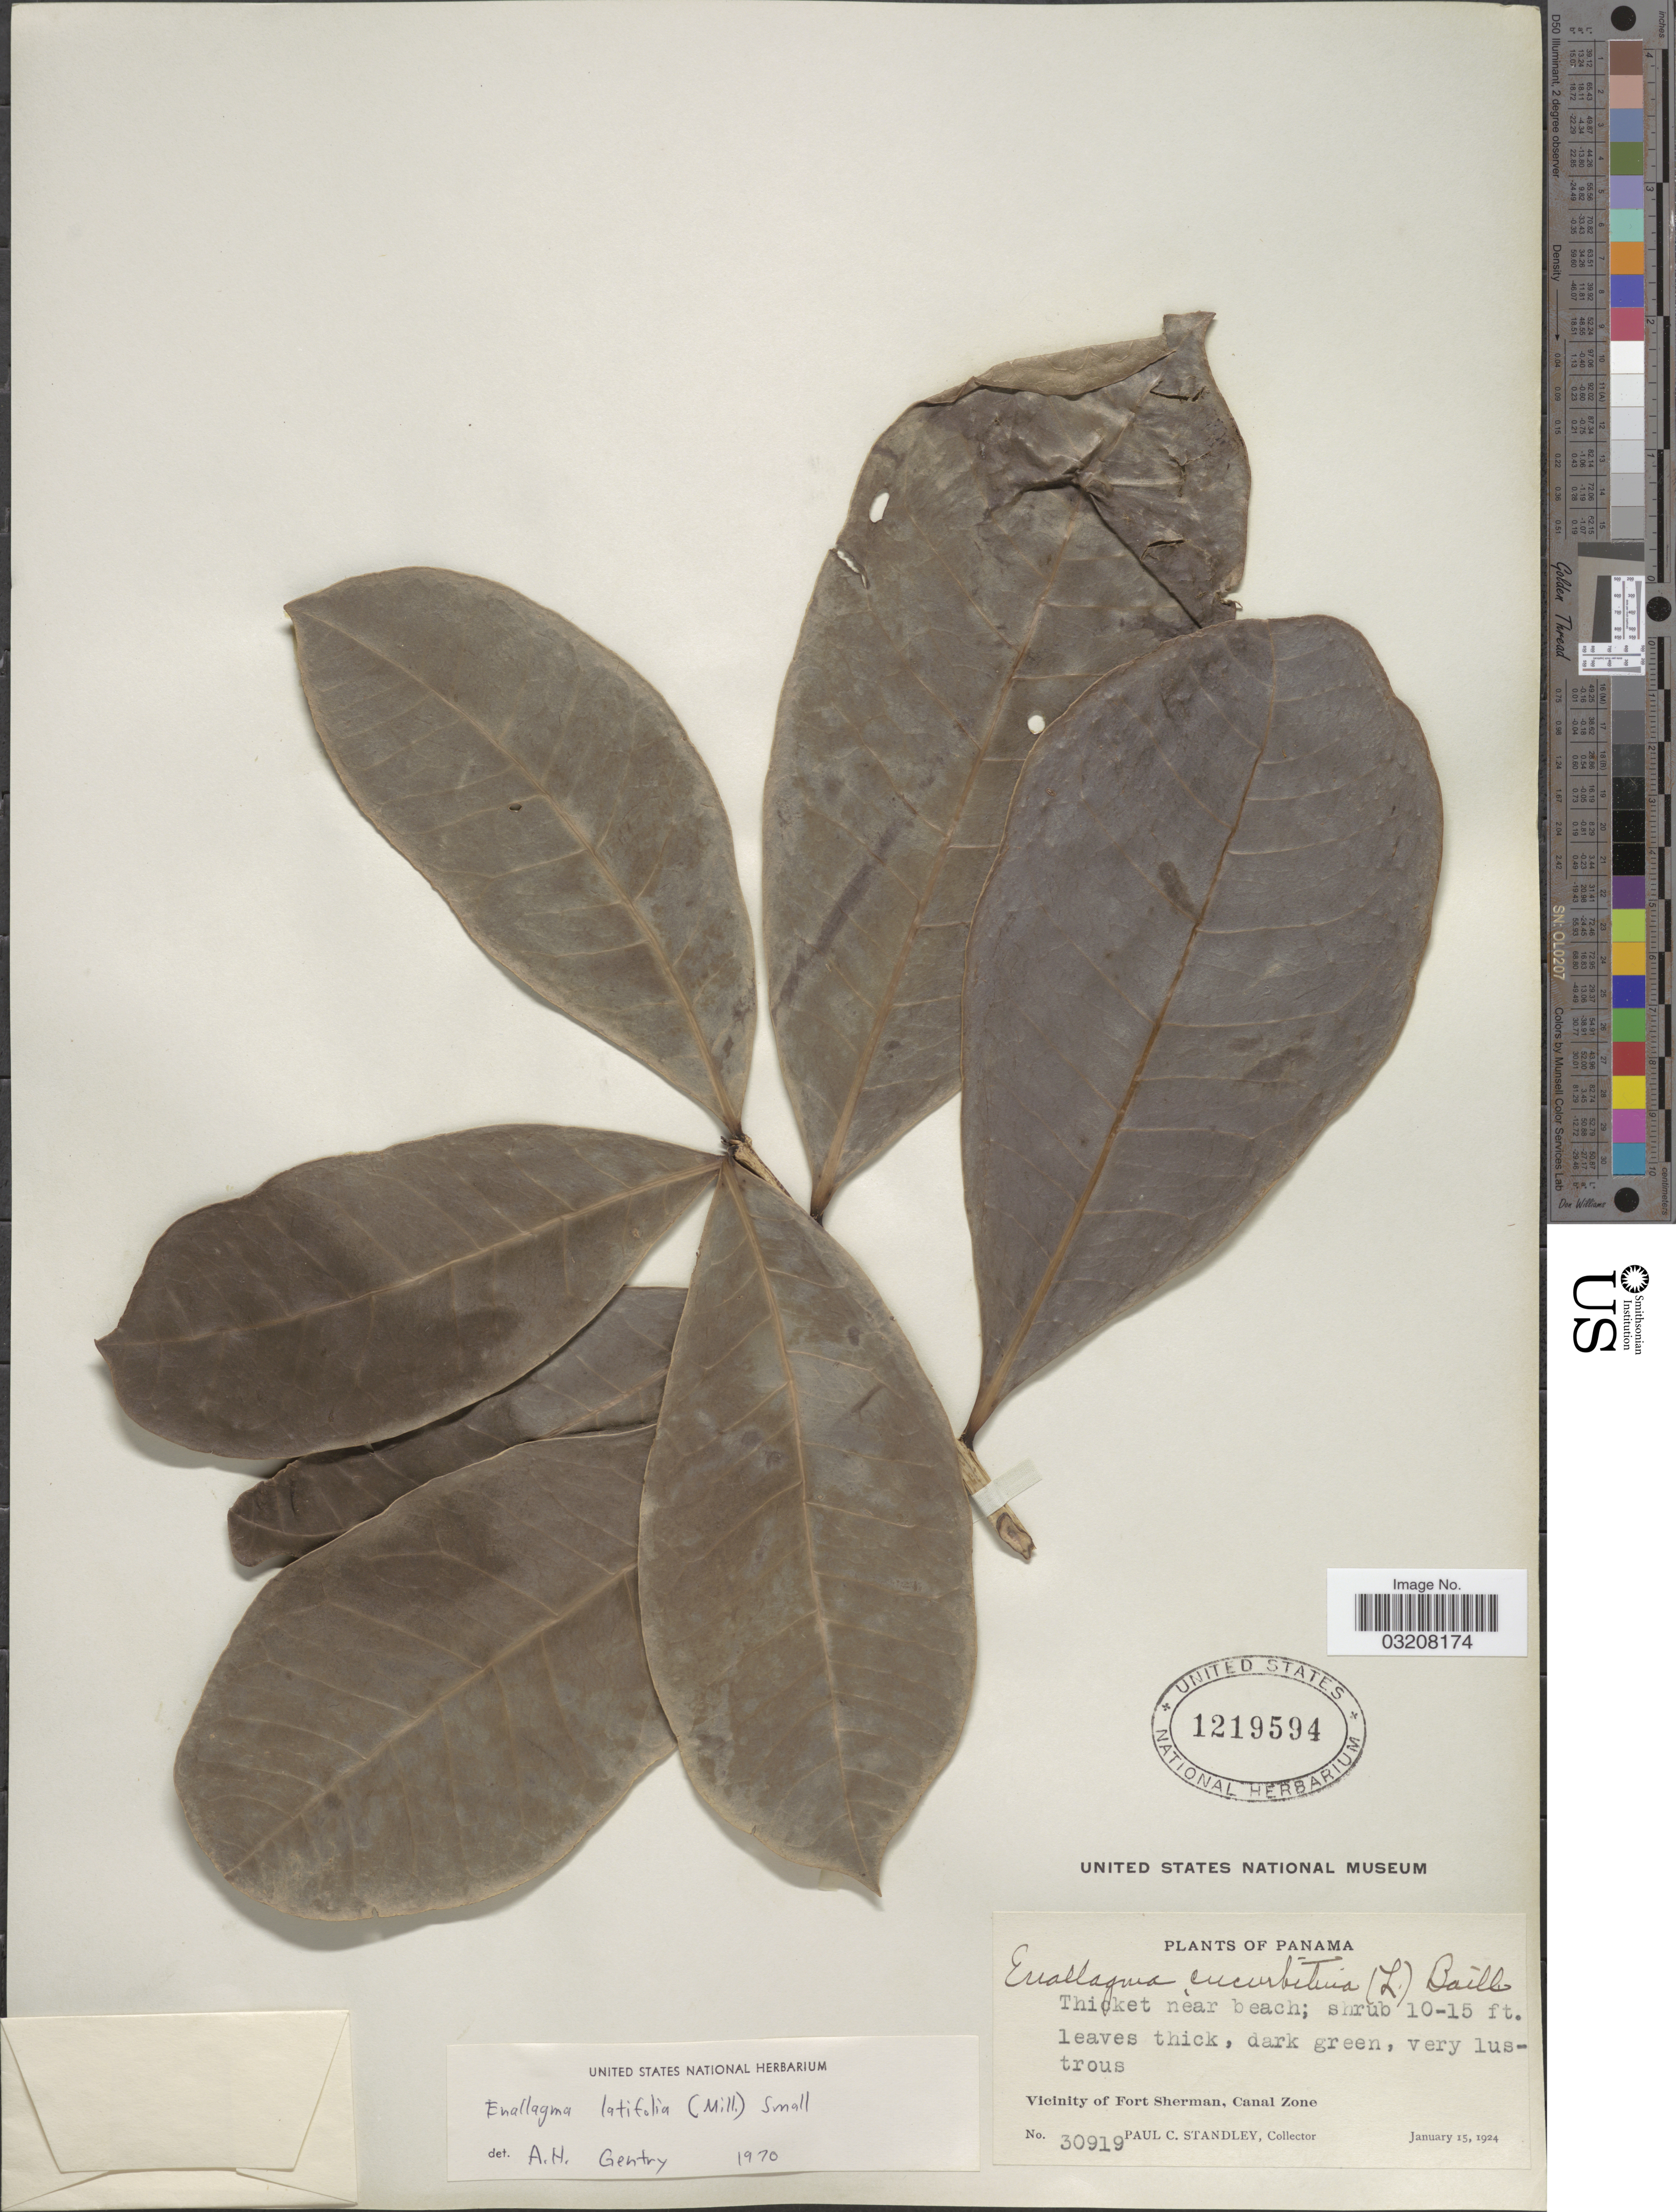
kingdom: Plantae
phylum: Tracheophyta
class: Magnoliopsida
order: Lamiales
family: Bignoniaceae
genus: Amphitecna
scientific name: Amphitecna latifolia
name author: (Mill.) A.H. Gentry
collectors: P. C. Standley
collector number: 30919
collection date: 1924-01-15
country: Panama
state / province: Colón / Panamá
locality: Vicinity of Fort Sherman, Canal Zone.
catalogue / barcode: US 1219594